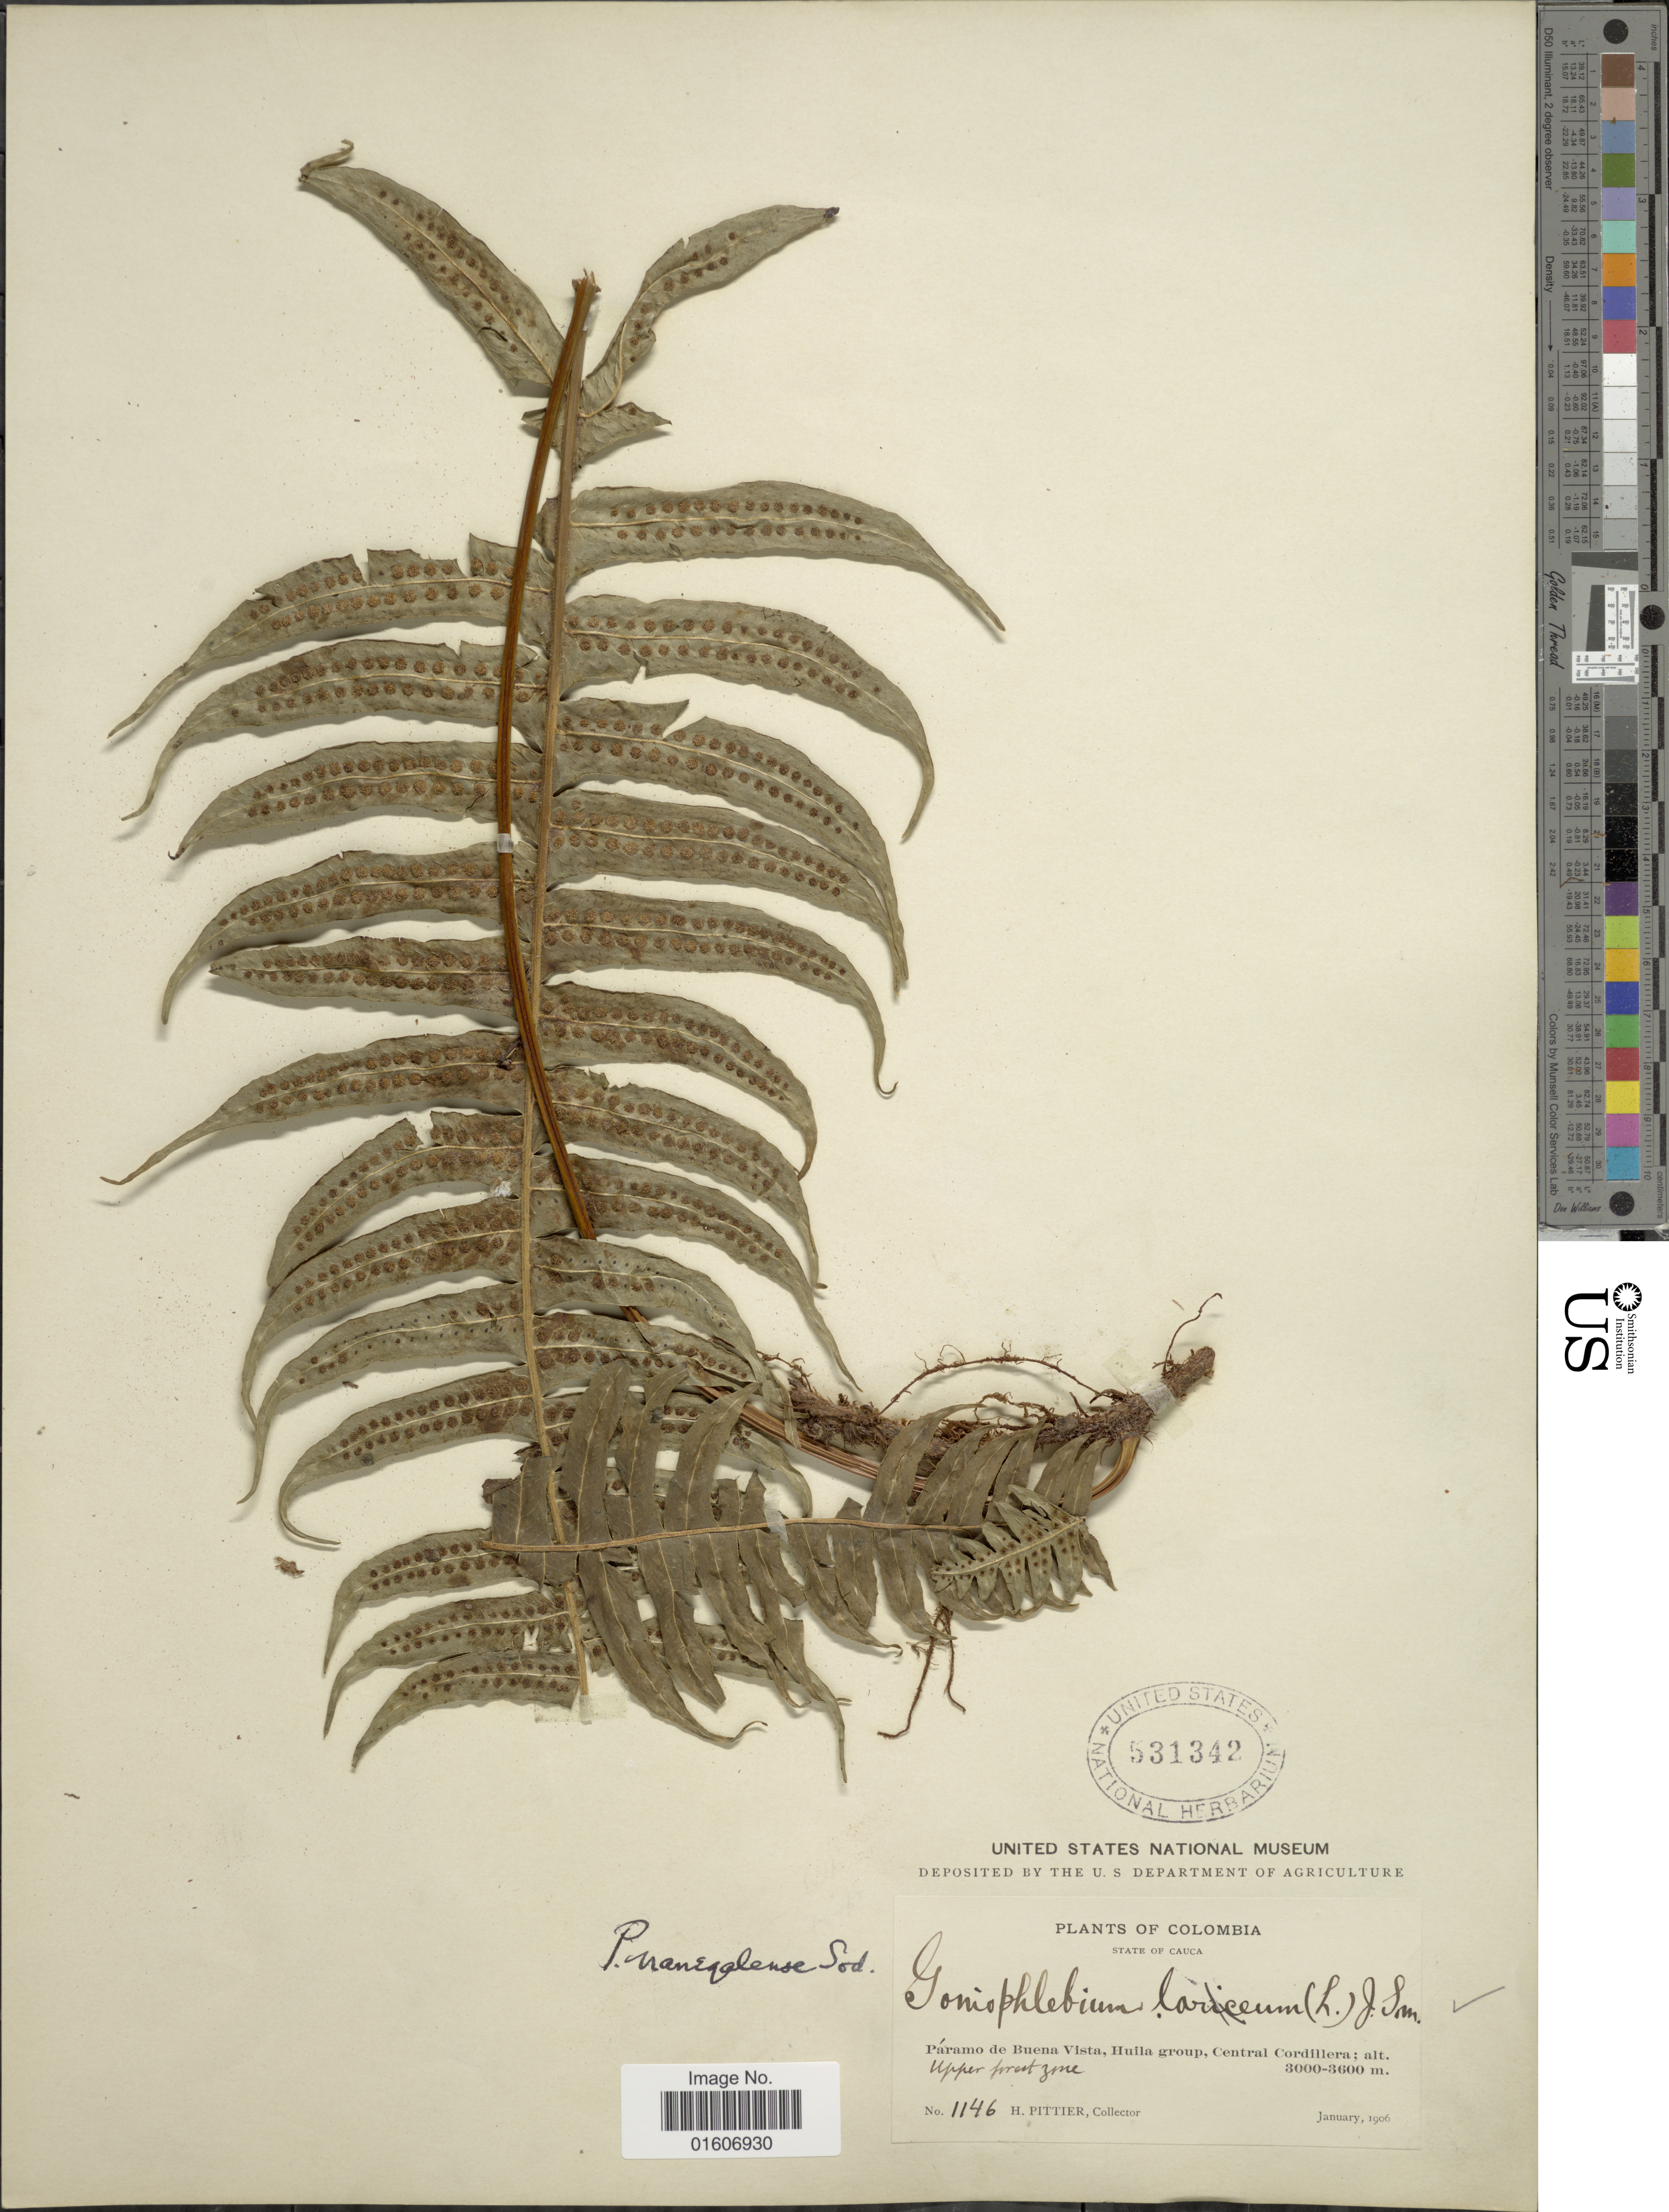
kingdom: Plantae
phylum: Tracheophyta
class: Polypodiopsida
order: Polypodiales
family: Polypodiaceae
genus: Serpocaulon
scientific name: Serpocaulon nanegalense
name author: (Sod.) A.R. Sm.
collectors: H. F. Pittier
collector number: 1146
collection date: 1906-01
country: Colombia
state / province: Cauca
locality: Páramo de Buena Vista, Huila group, Central Cordillera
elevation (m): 3000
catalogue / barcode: US 531342